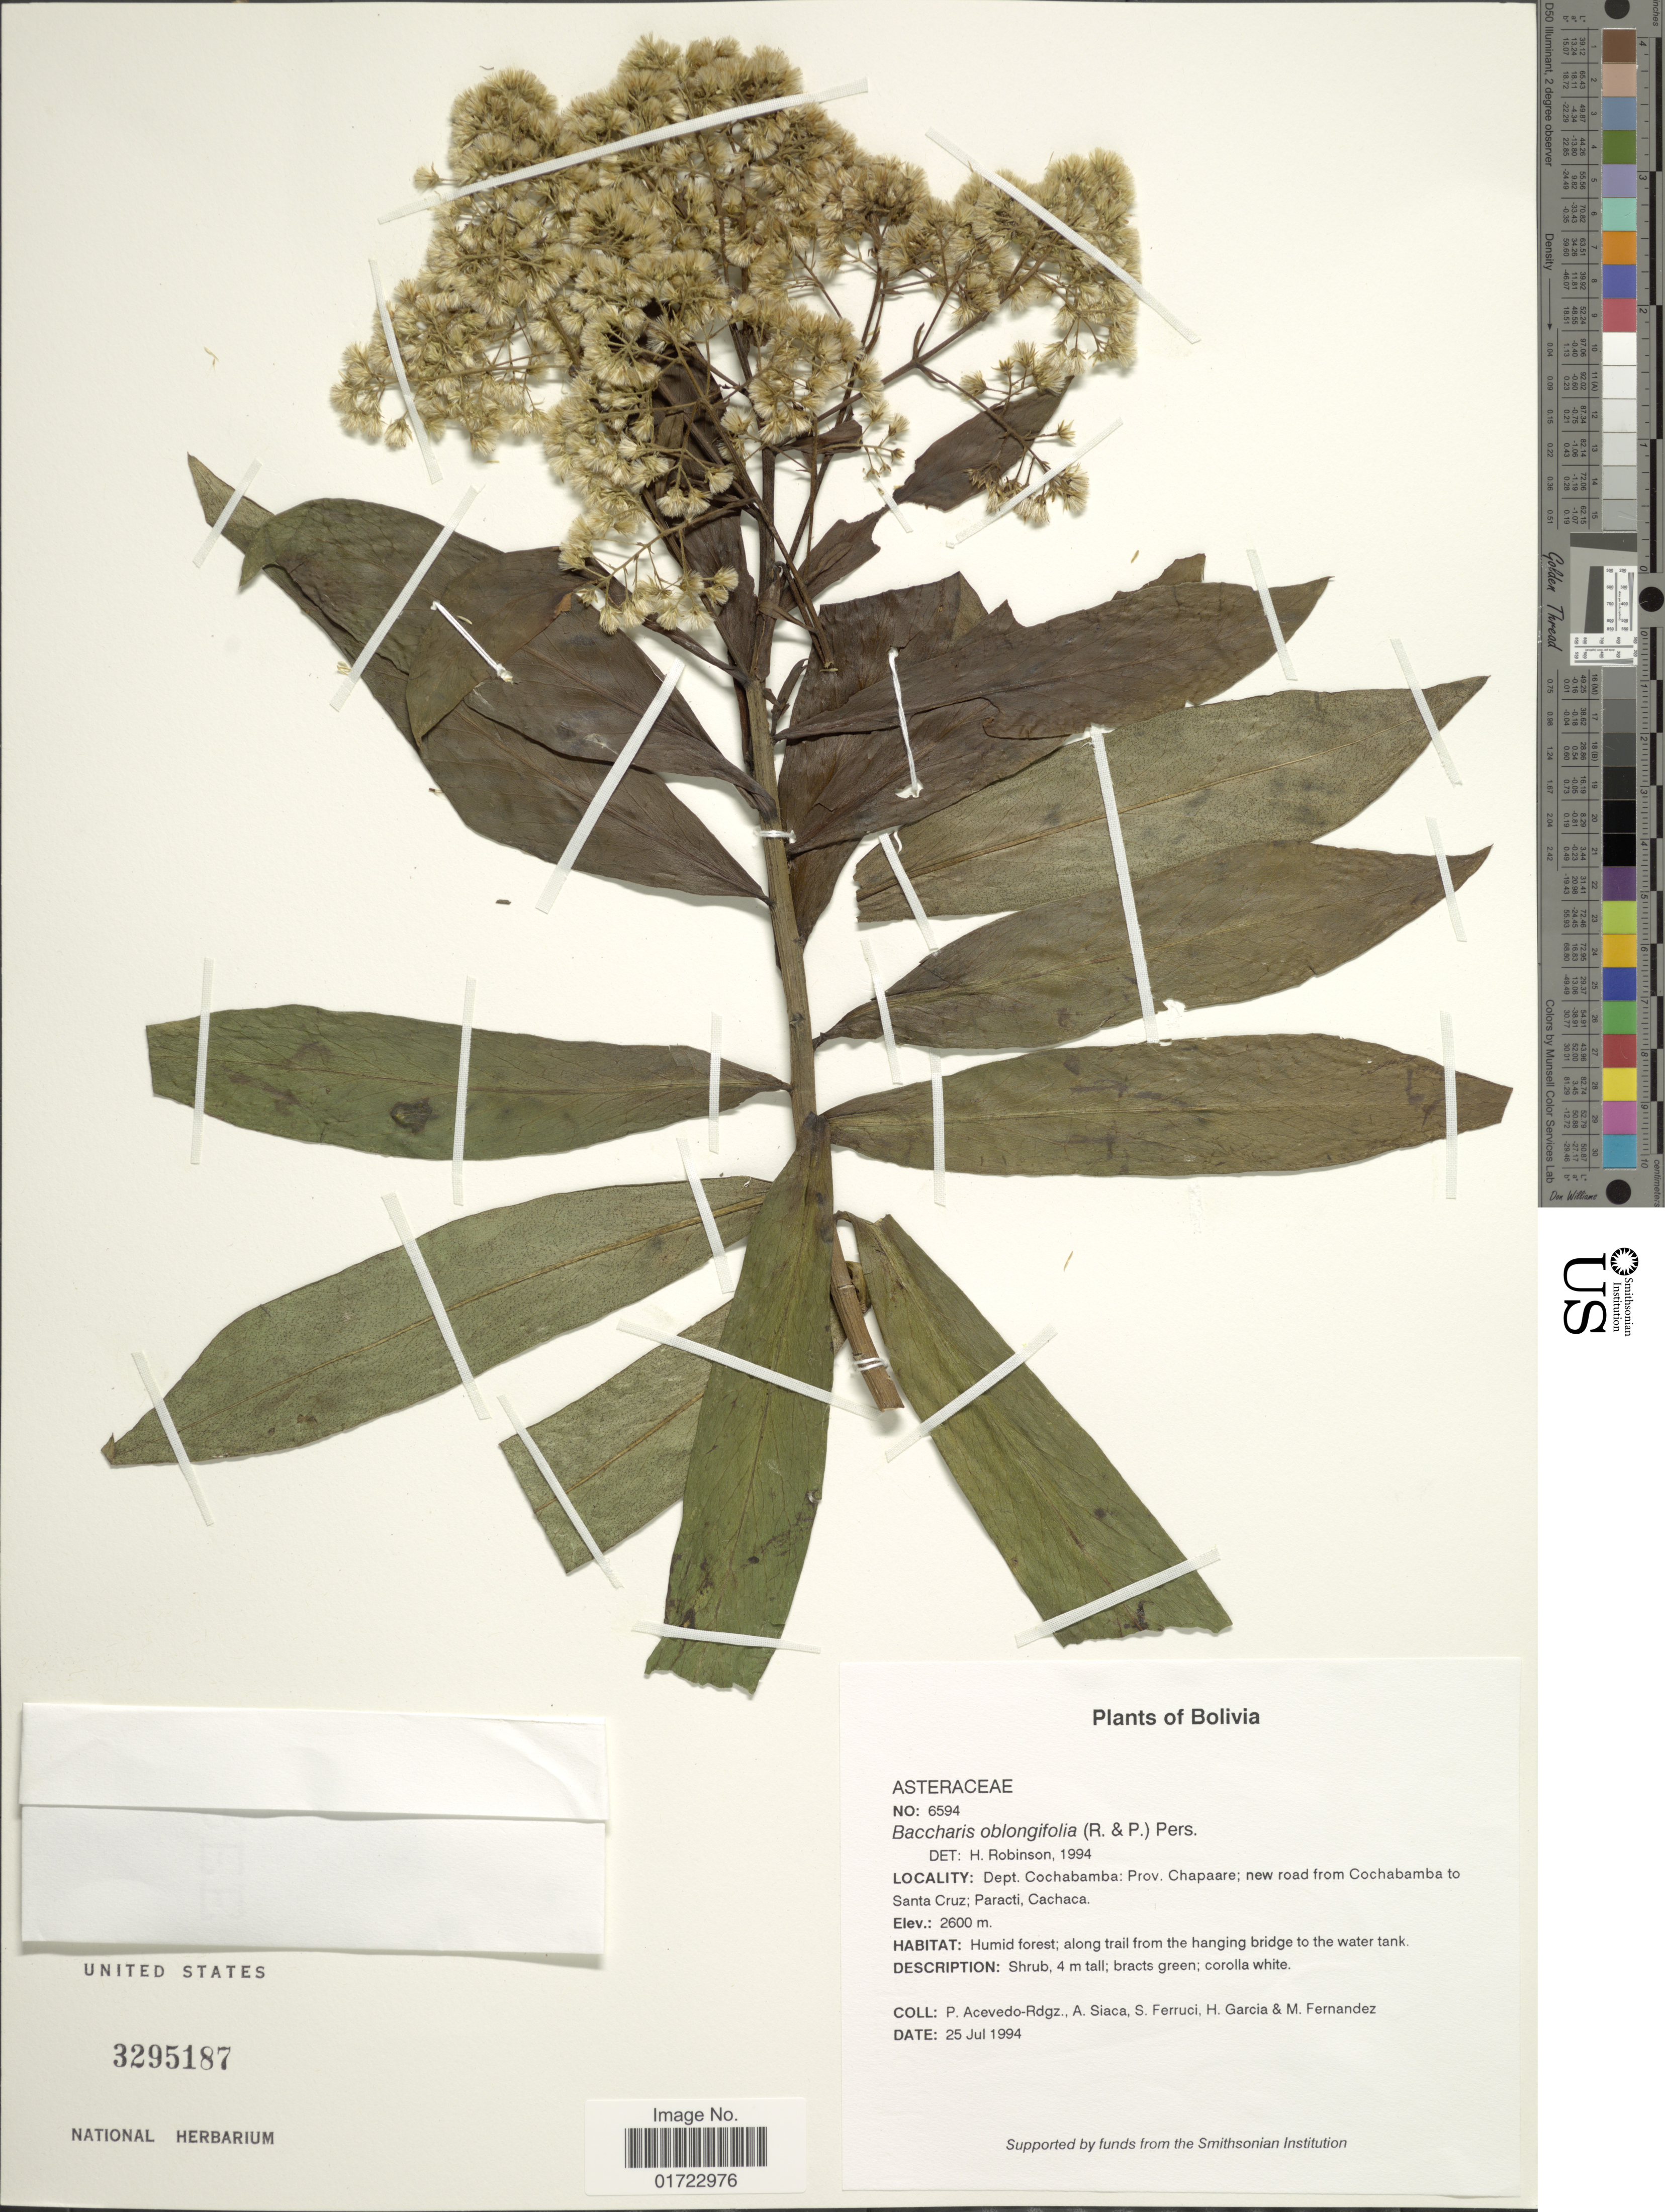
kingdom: Plantae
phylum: Tracheophyta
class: Magnoliopsida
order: Asterales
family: Asteraceae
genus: Baccharis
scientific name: Baccharis oblongifolia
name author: (Ruiz & Pav.) Pers.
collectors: P. Acevedo-Rodr., A. Siaca, S. Ferruci, H. Garcia & M. Fernandez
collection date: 1994-07-25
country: Bolivia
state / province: Cochabamba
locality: Prov. Chapaare; new road from Cochabamba to Santa Cruz; Paracti, Cachaca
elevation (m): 2600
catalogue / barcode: US 3295187